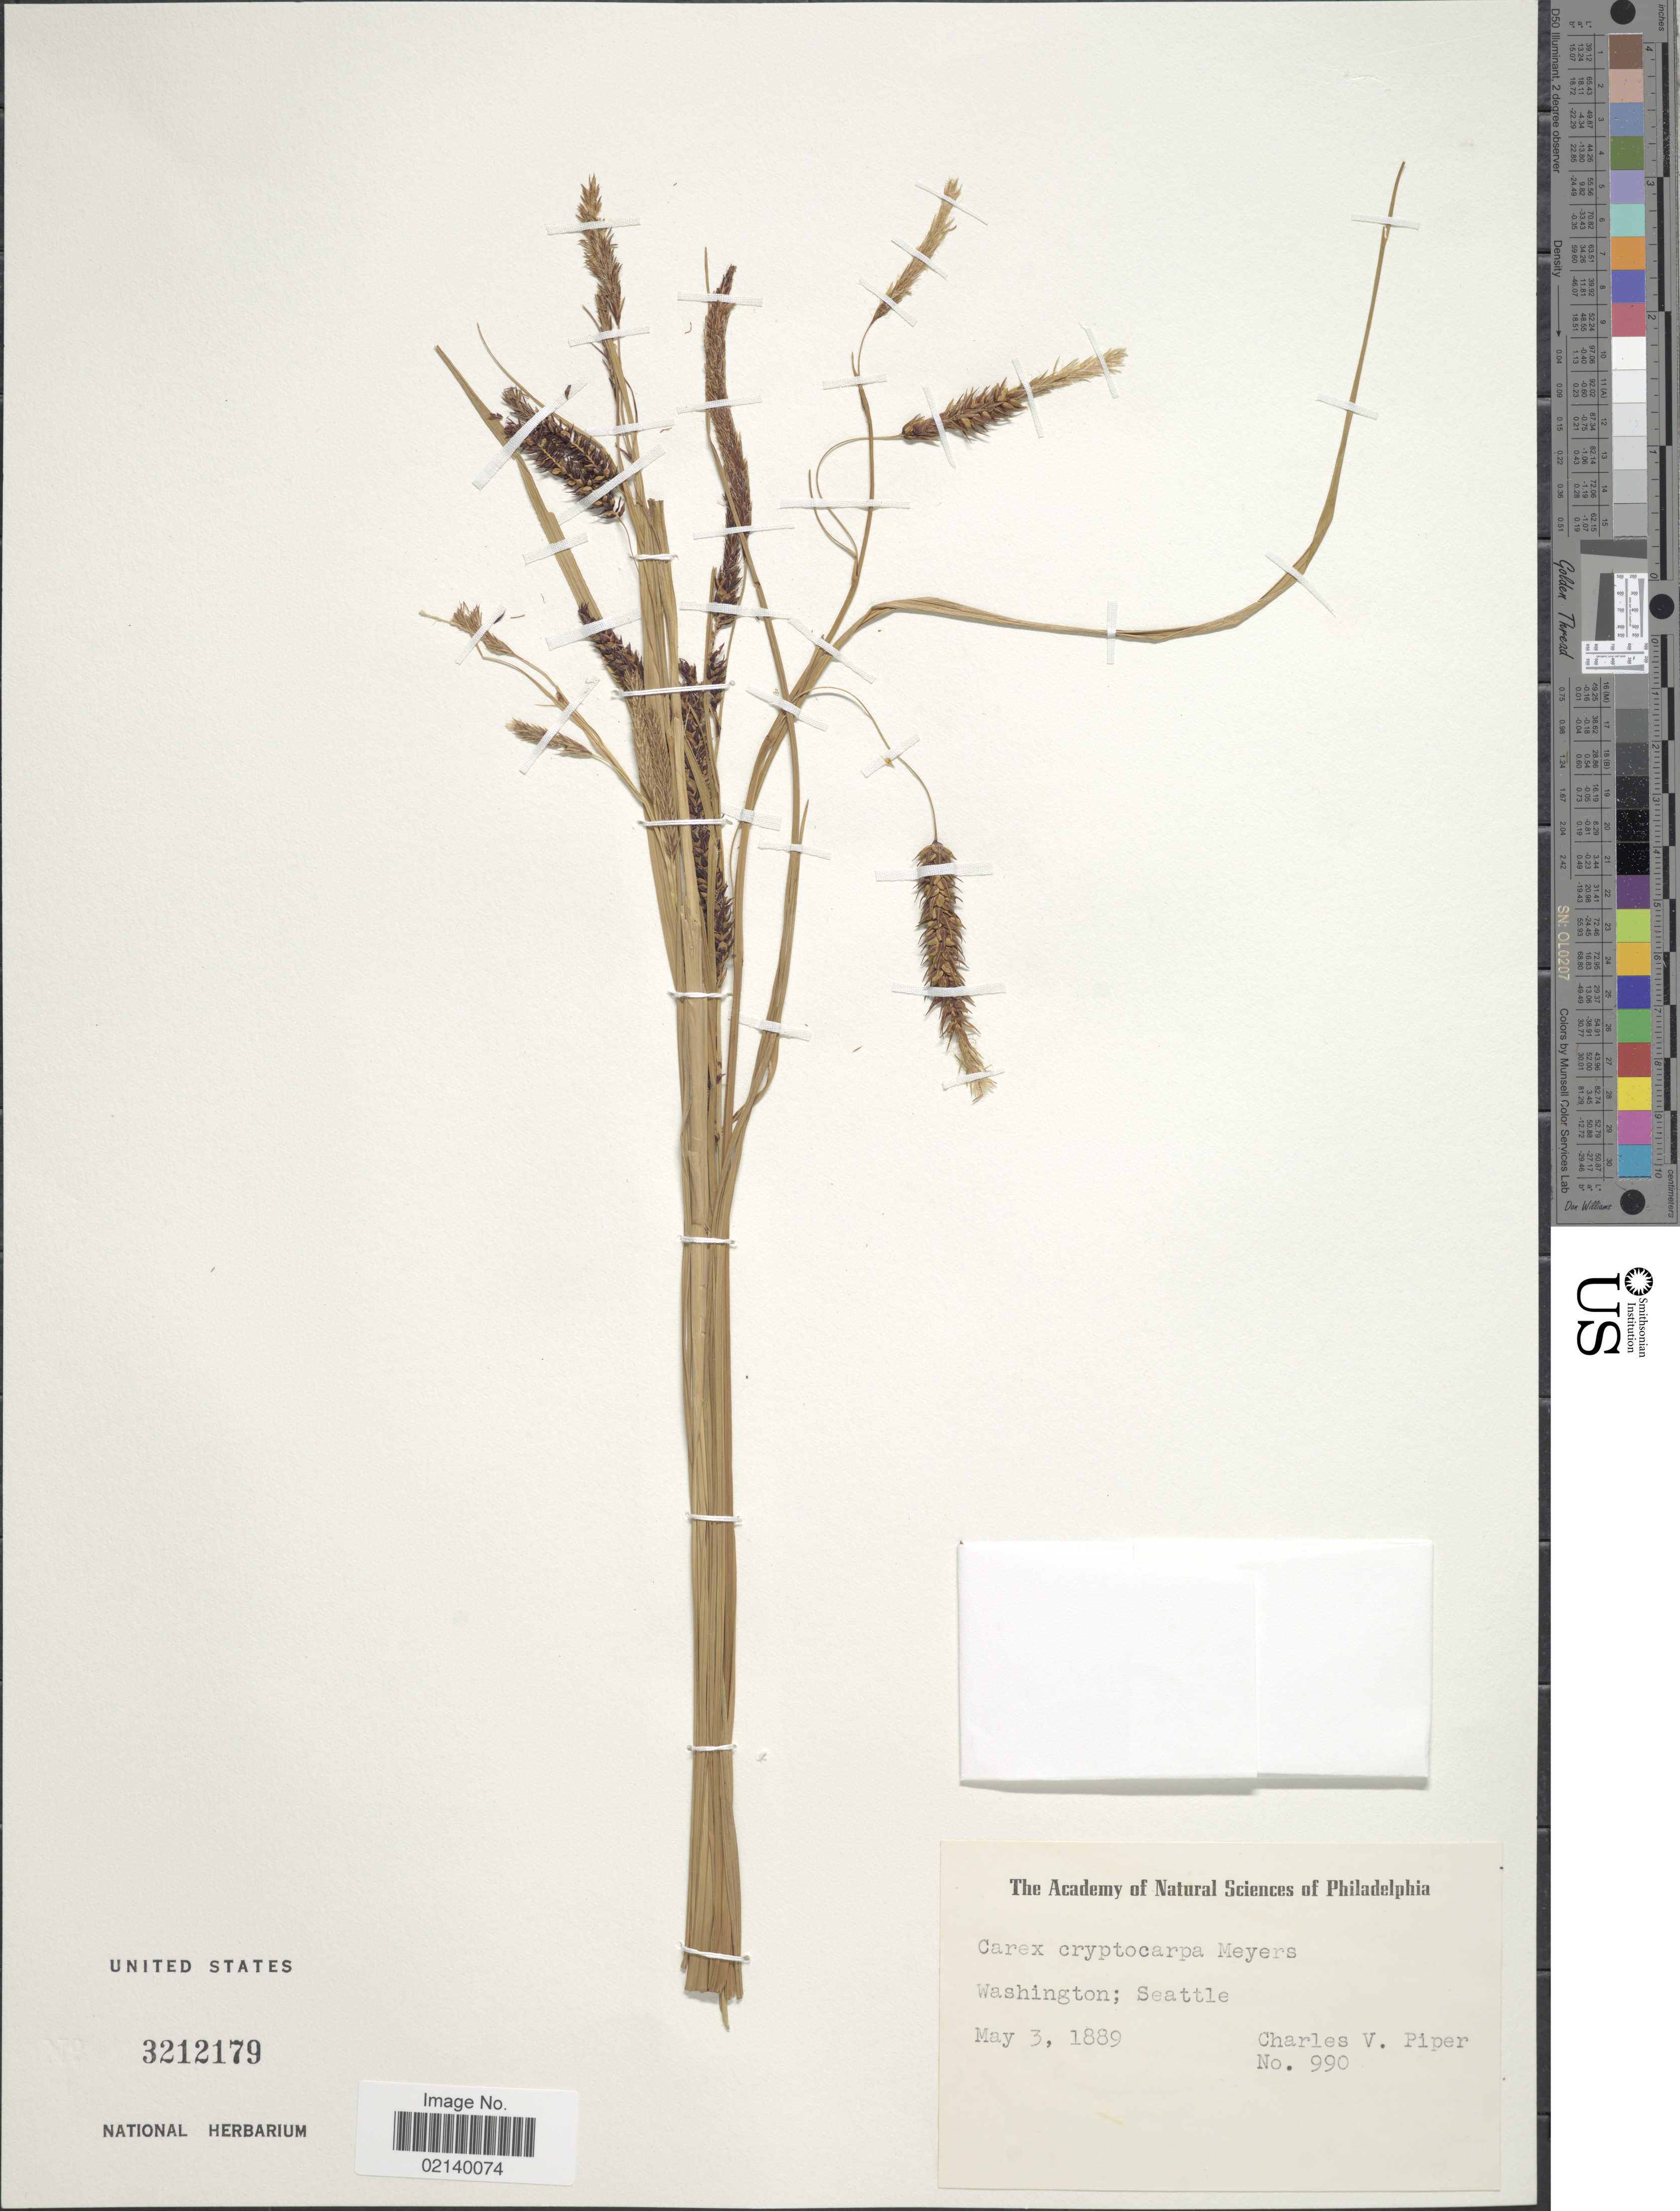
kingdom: Plantae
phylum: Tracheophyta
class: Liliopsida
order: Poales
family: Cyperaceae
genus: Carex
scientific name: Carex sp.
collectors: C. V. Piper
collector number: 990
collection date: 1889-05-03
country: United States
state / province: Washington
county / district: King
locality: Seattle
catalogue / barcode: US 3212179